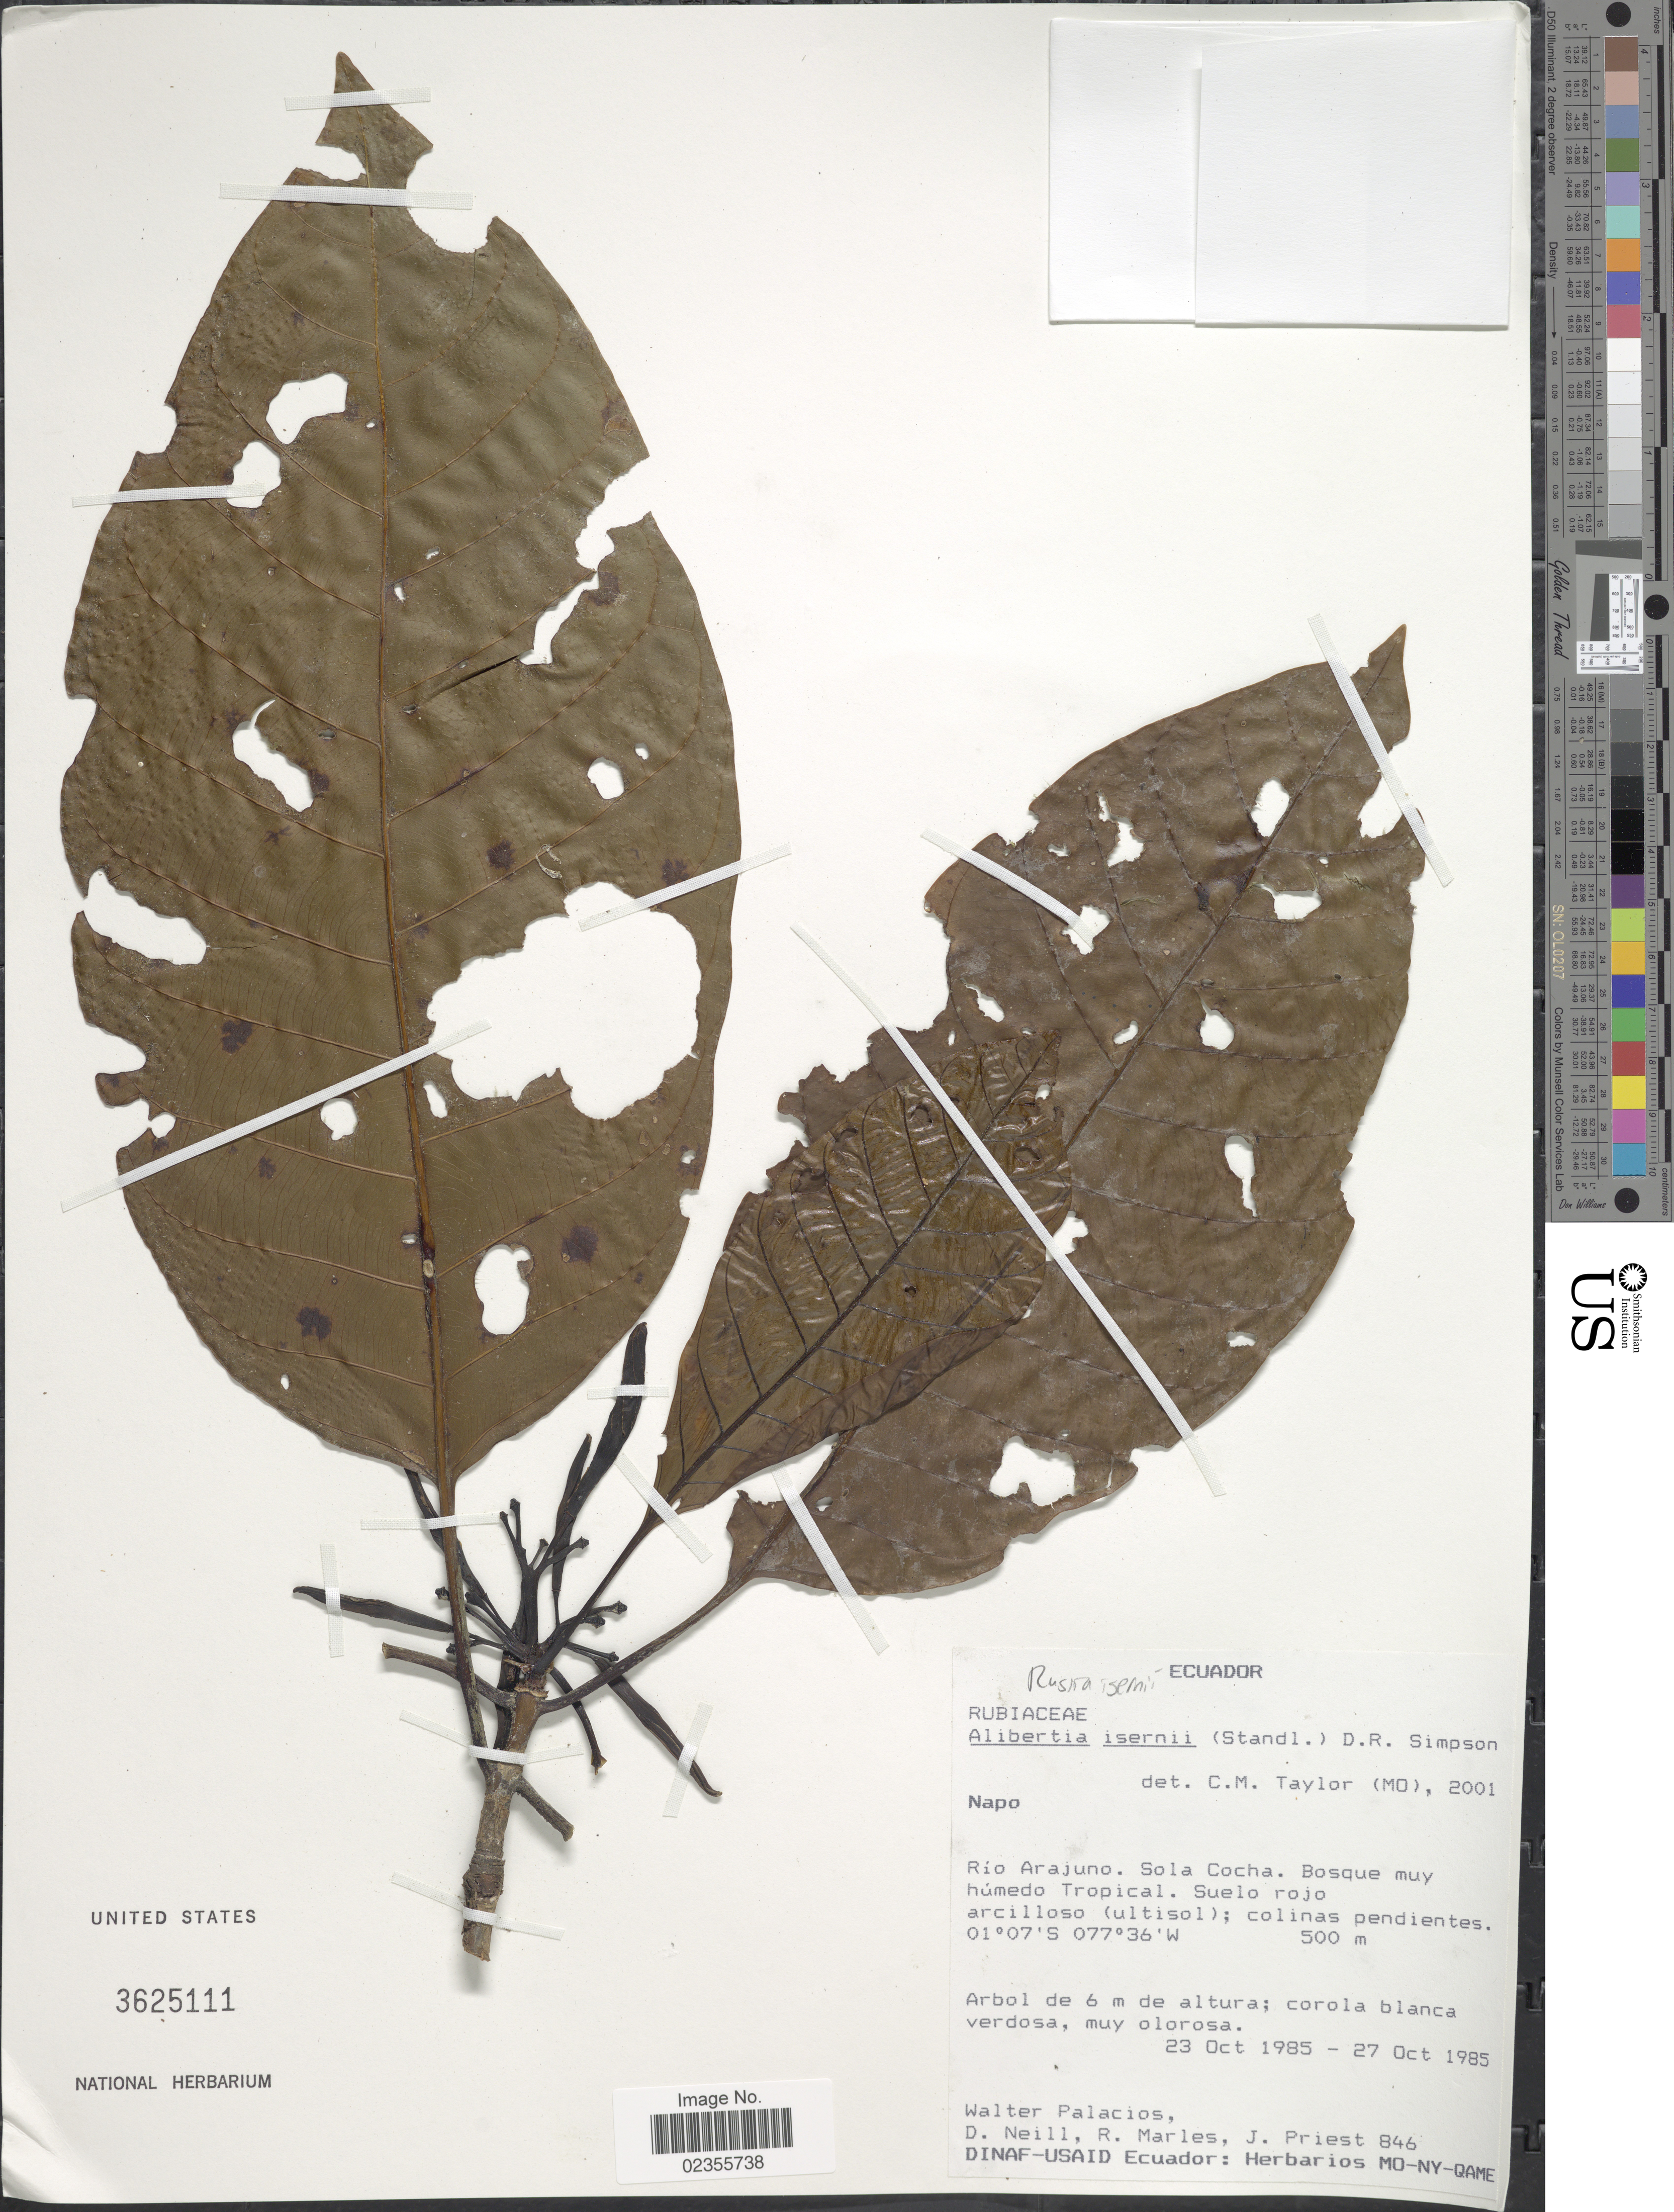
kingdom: Plantae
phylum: Tracheophyta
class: Magnoliopsida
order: Gentianales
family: Rubiaceae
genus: Rustia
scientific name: Rustia gracilis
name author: K. Schum. in Mart.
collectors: W. Palacios, D. Neill, R. Marles & J. Priest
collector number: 846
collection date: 1985-10-23/1985-10-27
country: Ecuador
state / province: Napo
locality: Rio Arajuno, Sola Cocha, bosque muy humedo Tropical.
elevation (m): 500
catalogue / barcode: US 3625111